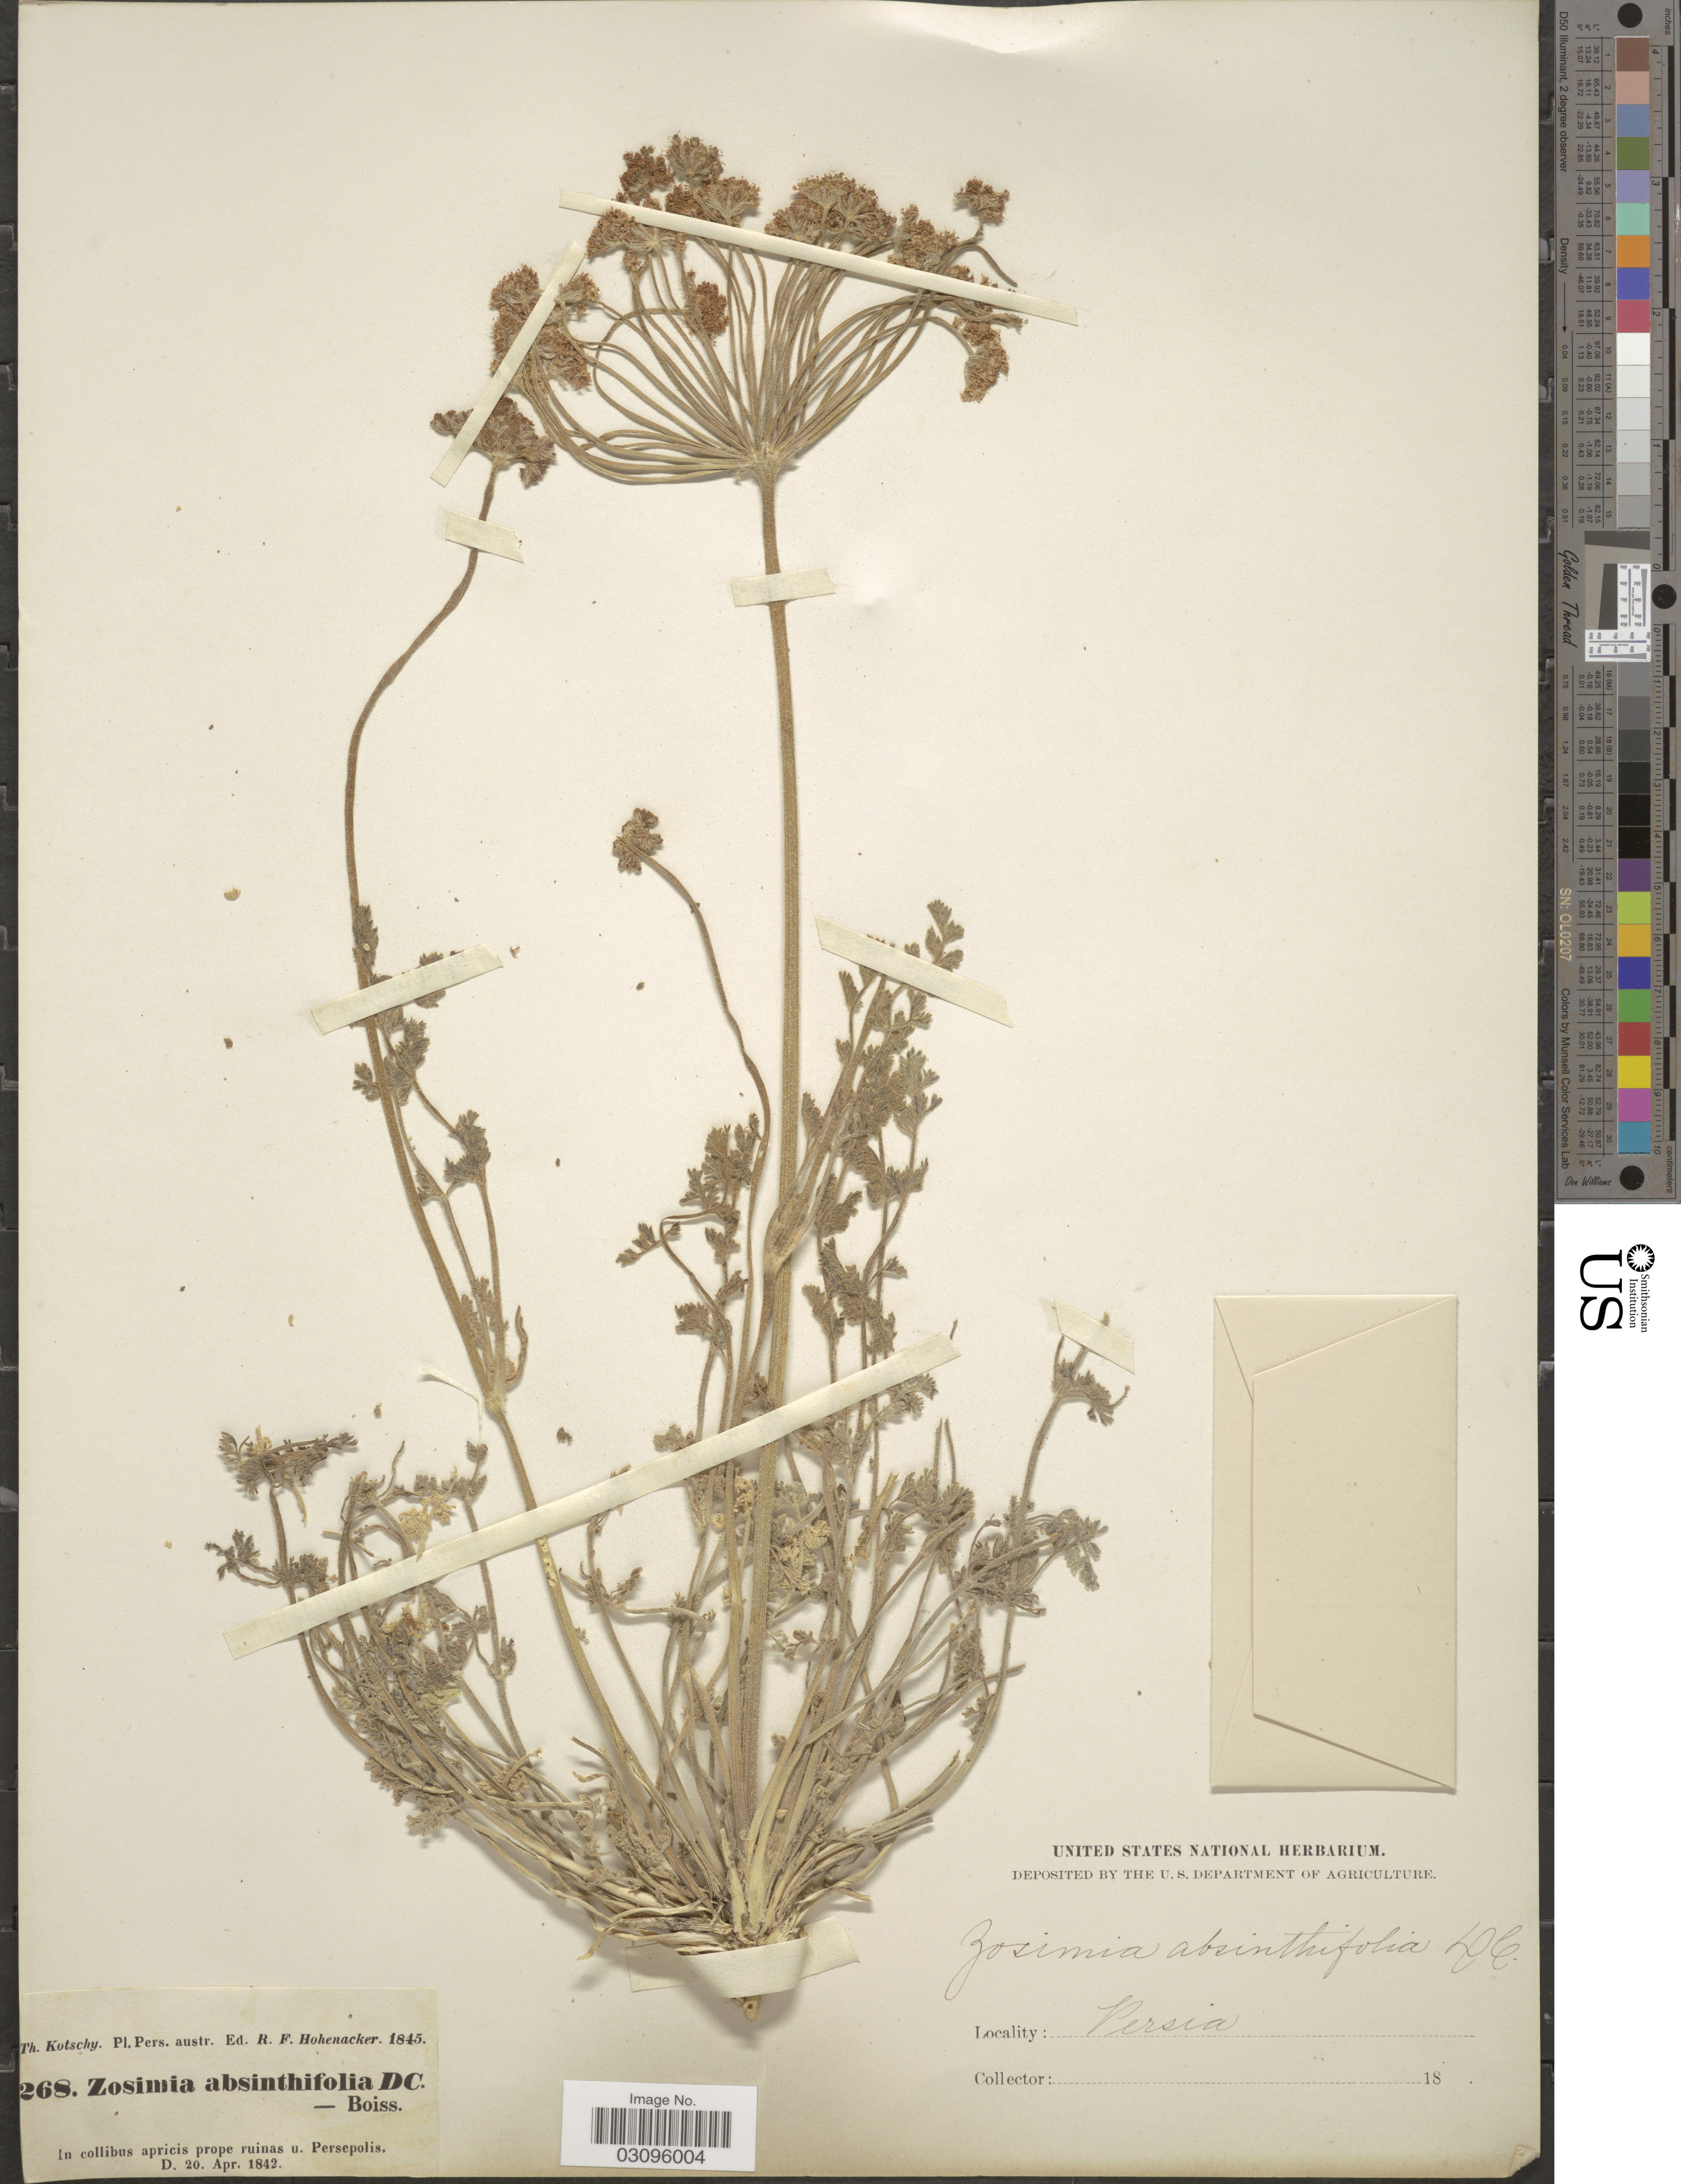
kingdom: Plantae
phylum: Tracheophyta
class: Magnoliopsida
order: Apiales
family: Apiaceae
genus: Zosima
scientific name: Zosima absinthifolia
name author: (Vent.) Link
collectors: K. G. Kotschy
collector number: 268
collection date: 1842-04-20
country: Iran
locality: Pers. austr. In collibus apricis prope ruinas u. Persepolis. Persia.